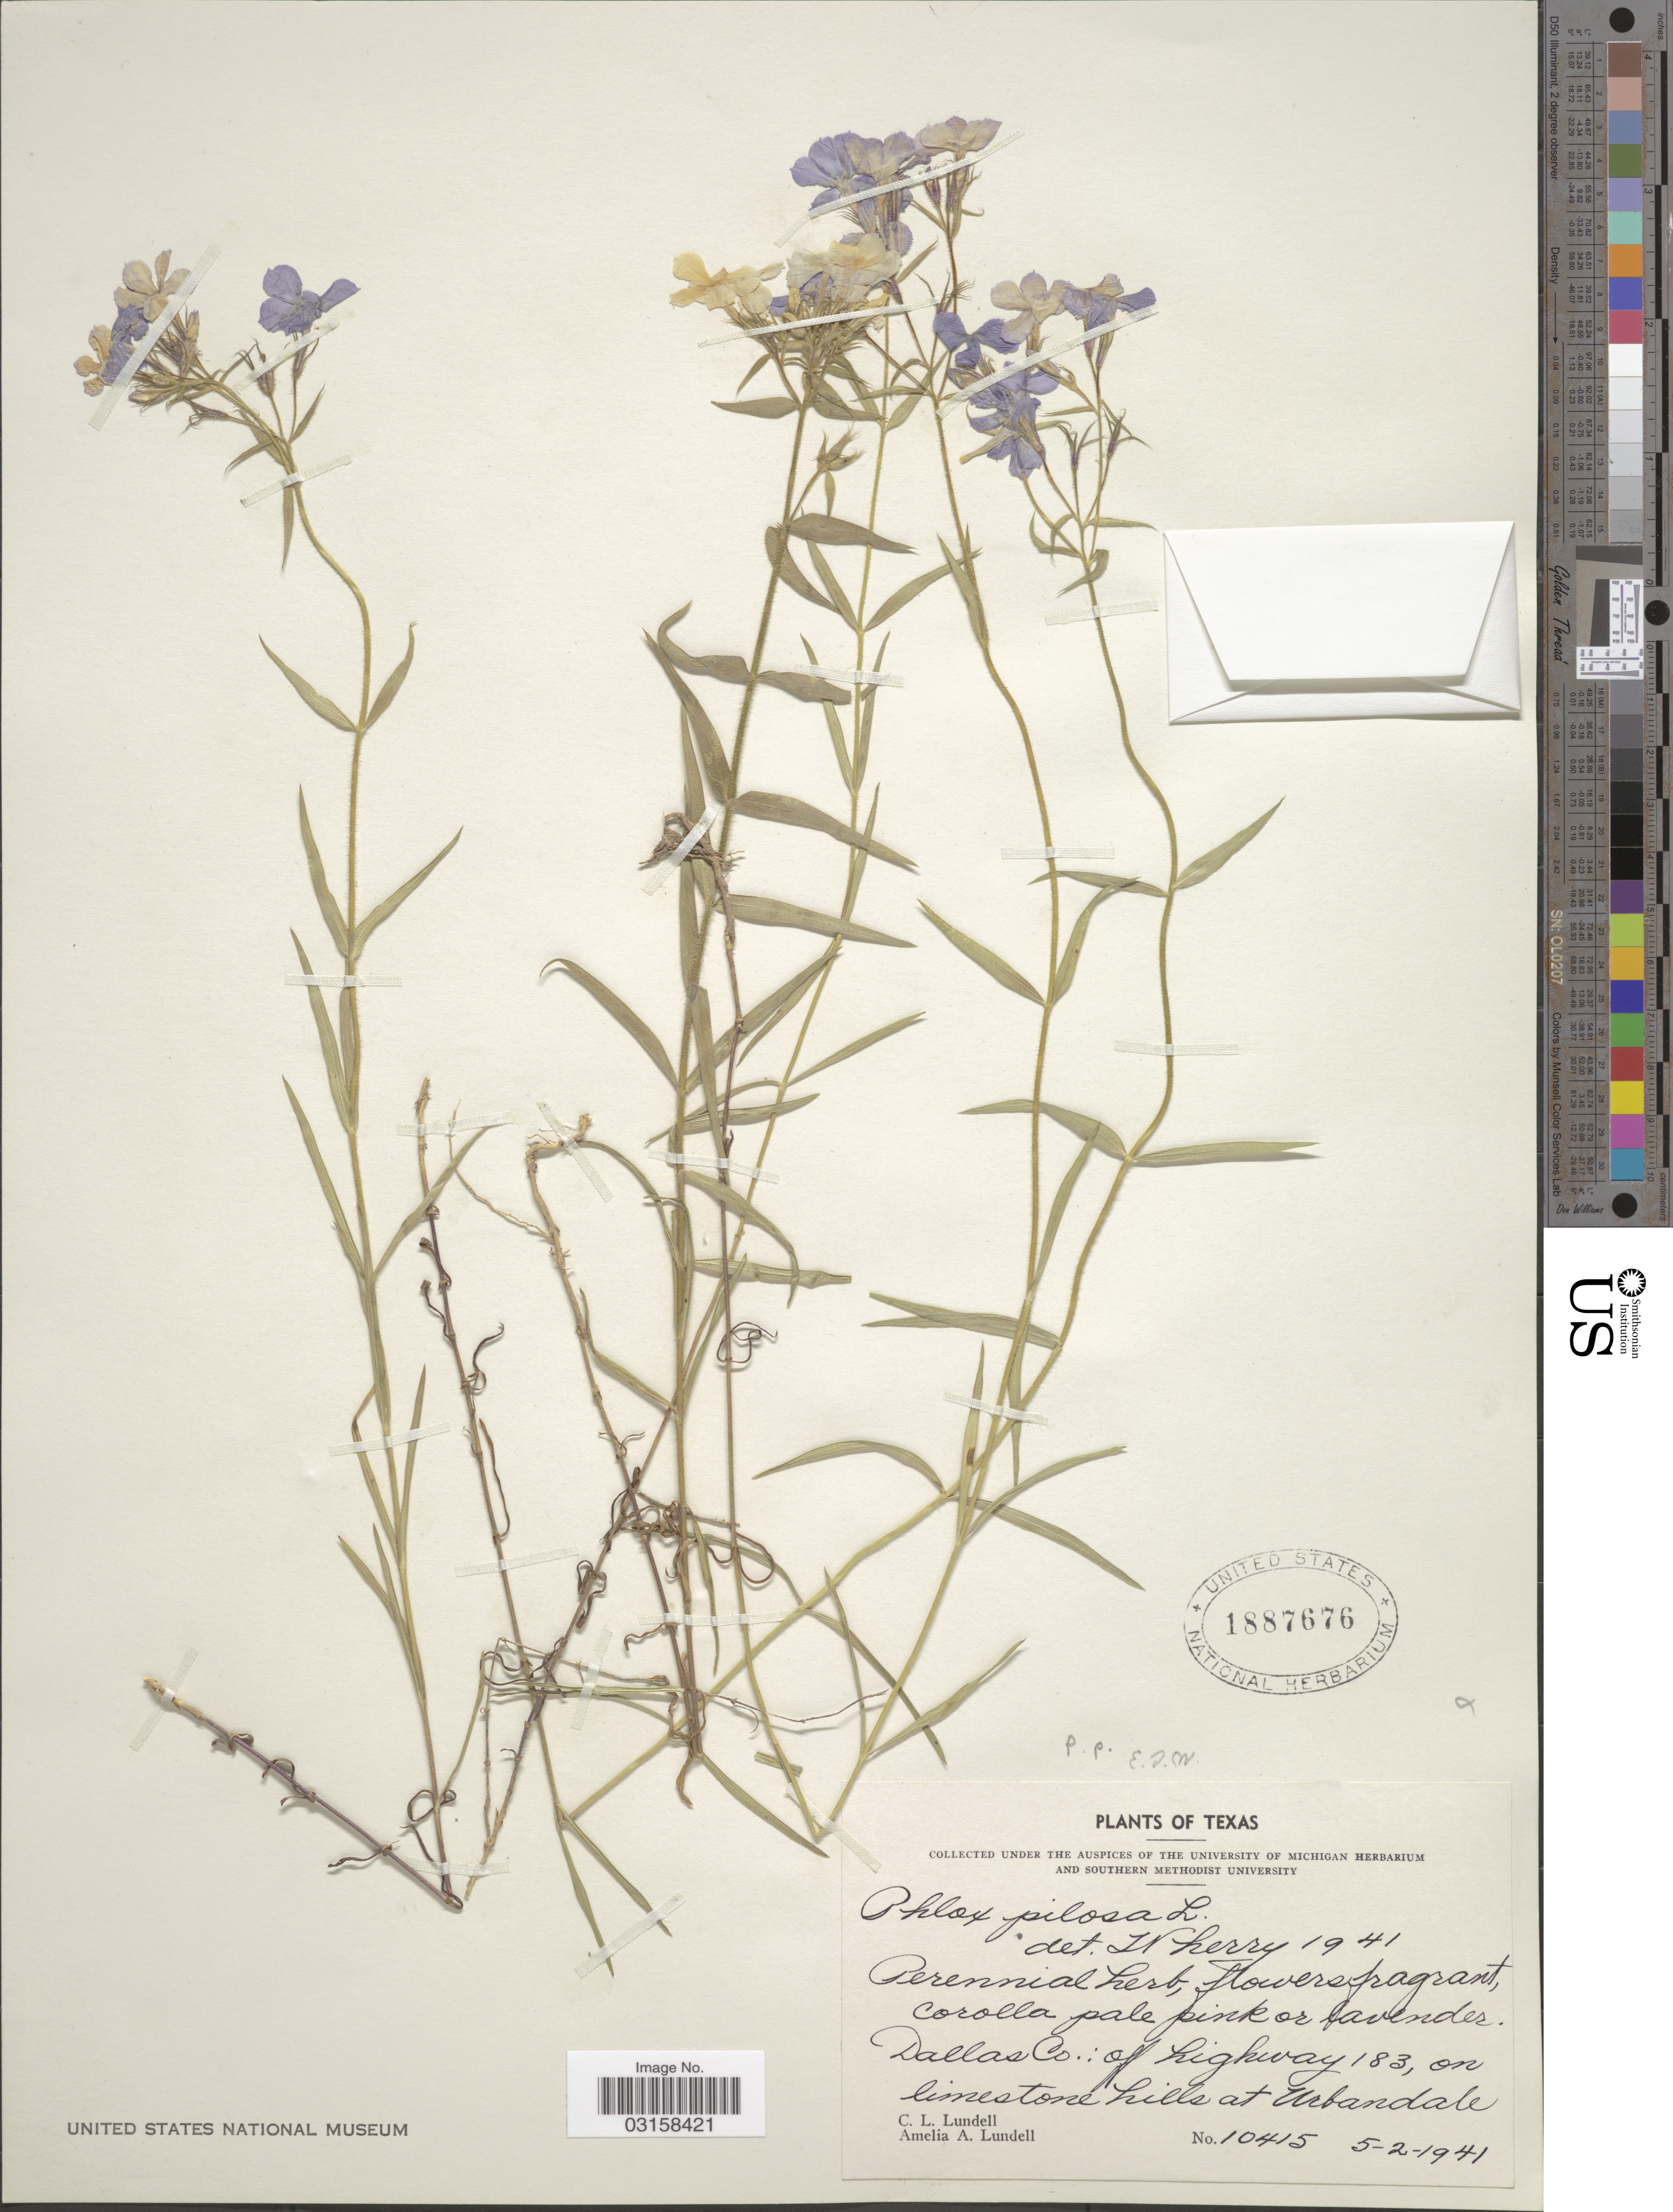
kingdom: Plantae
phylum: Tracheophyta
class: Magnoliopsida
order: Ericales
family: Polemoniaceae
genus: Phlox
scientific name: Phlox pilosa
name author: L.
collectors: C. L. Lundell & A. A. Lundell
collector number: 10415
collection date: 1941-05-02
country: United States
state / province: Texas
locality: Dallas Co.: off highway 183, on limestone hills at Urbandale.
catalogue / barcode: US 1887676